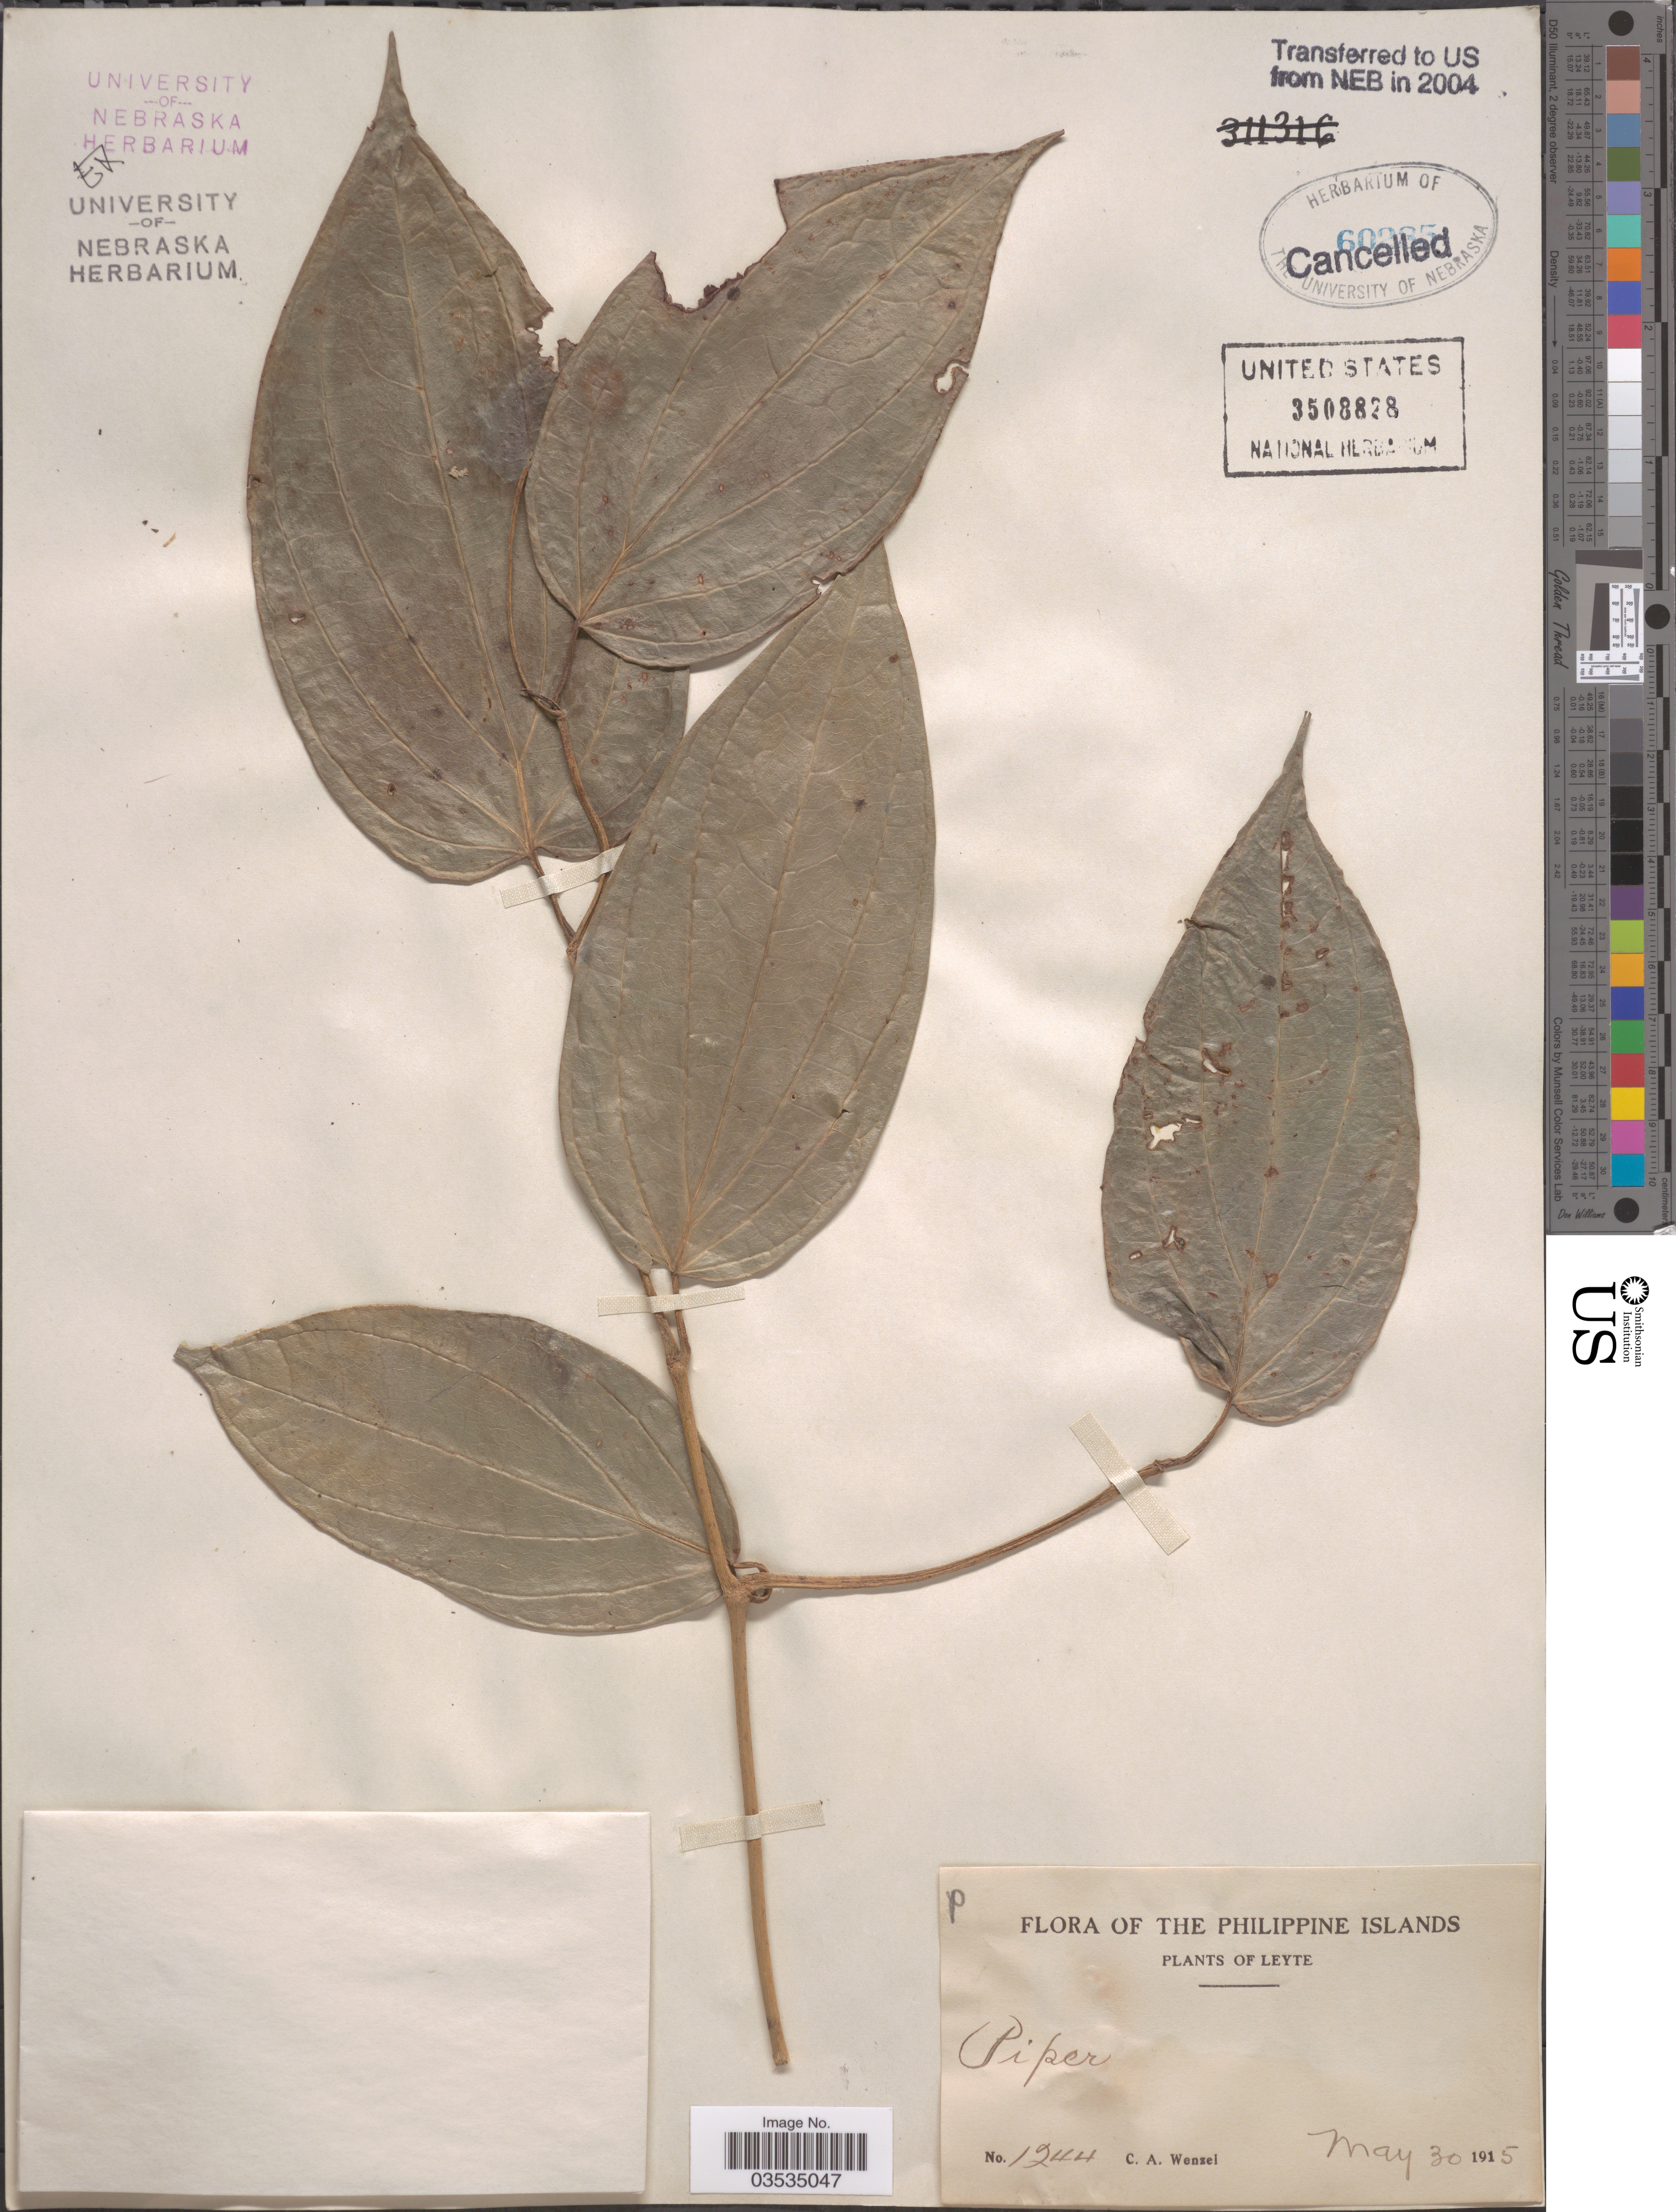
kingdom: Plantae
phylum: Tracheophyta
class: Magnoliopsida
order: Piperales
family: Piperaceae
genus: Piper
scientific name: Piper sp.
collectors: C. Wenzel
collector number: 1244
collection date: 1915-05-30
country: Philippines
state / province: Eastern Visayas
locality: Philippine Islands. Leyte.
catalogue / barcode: US 3508828